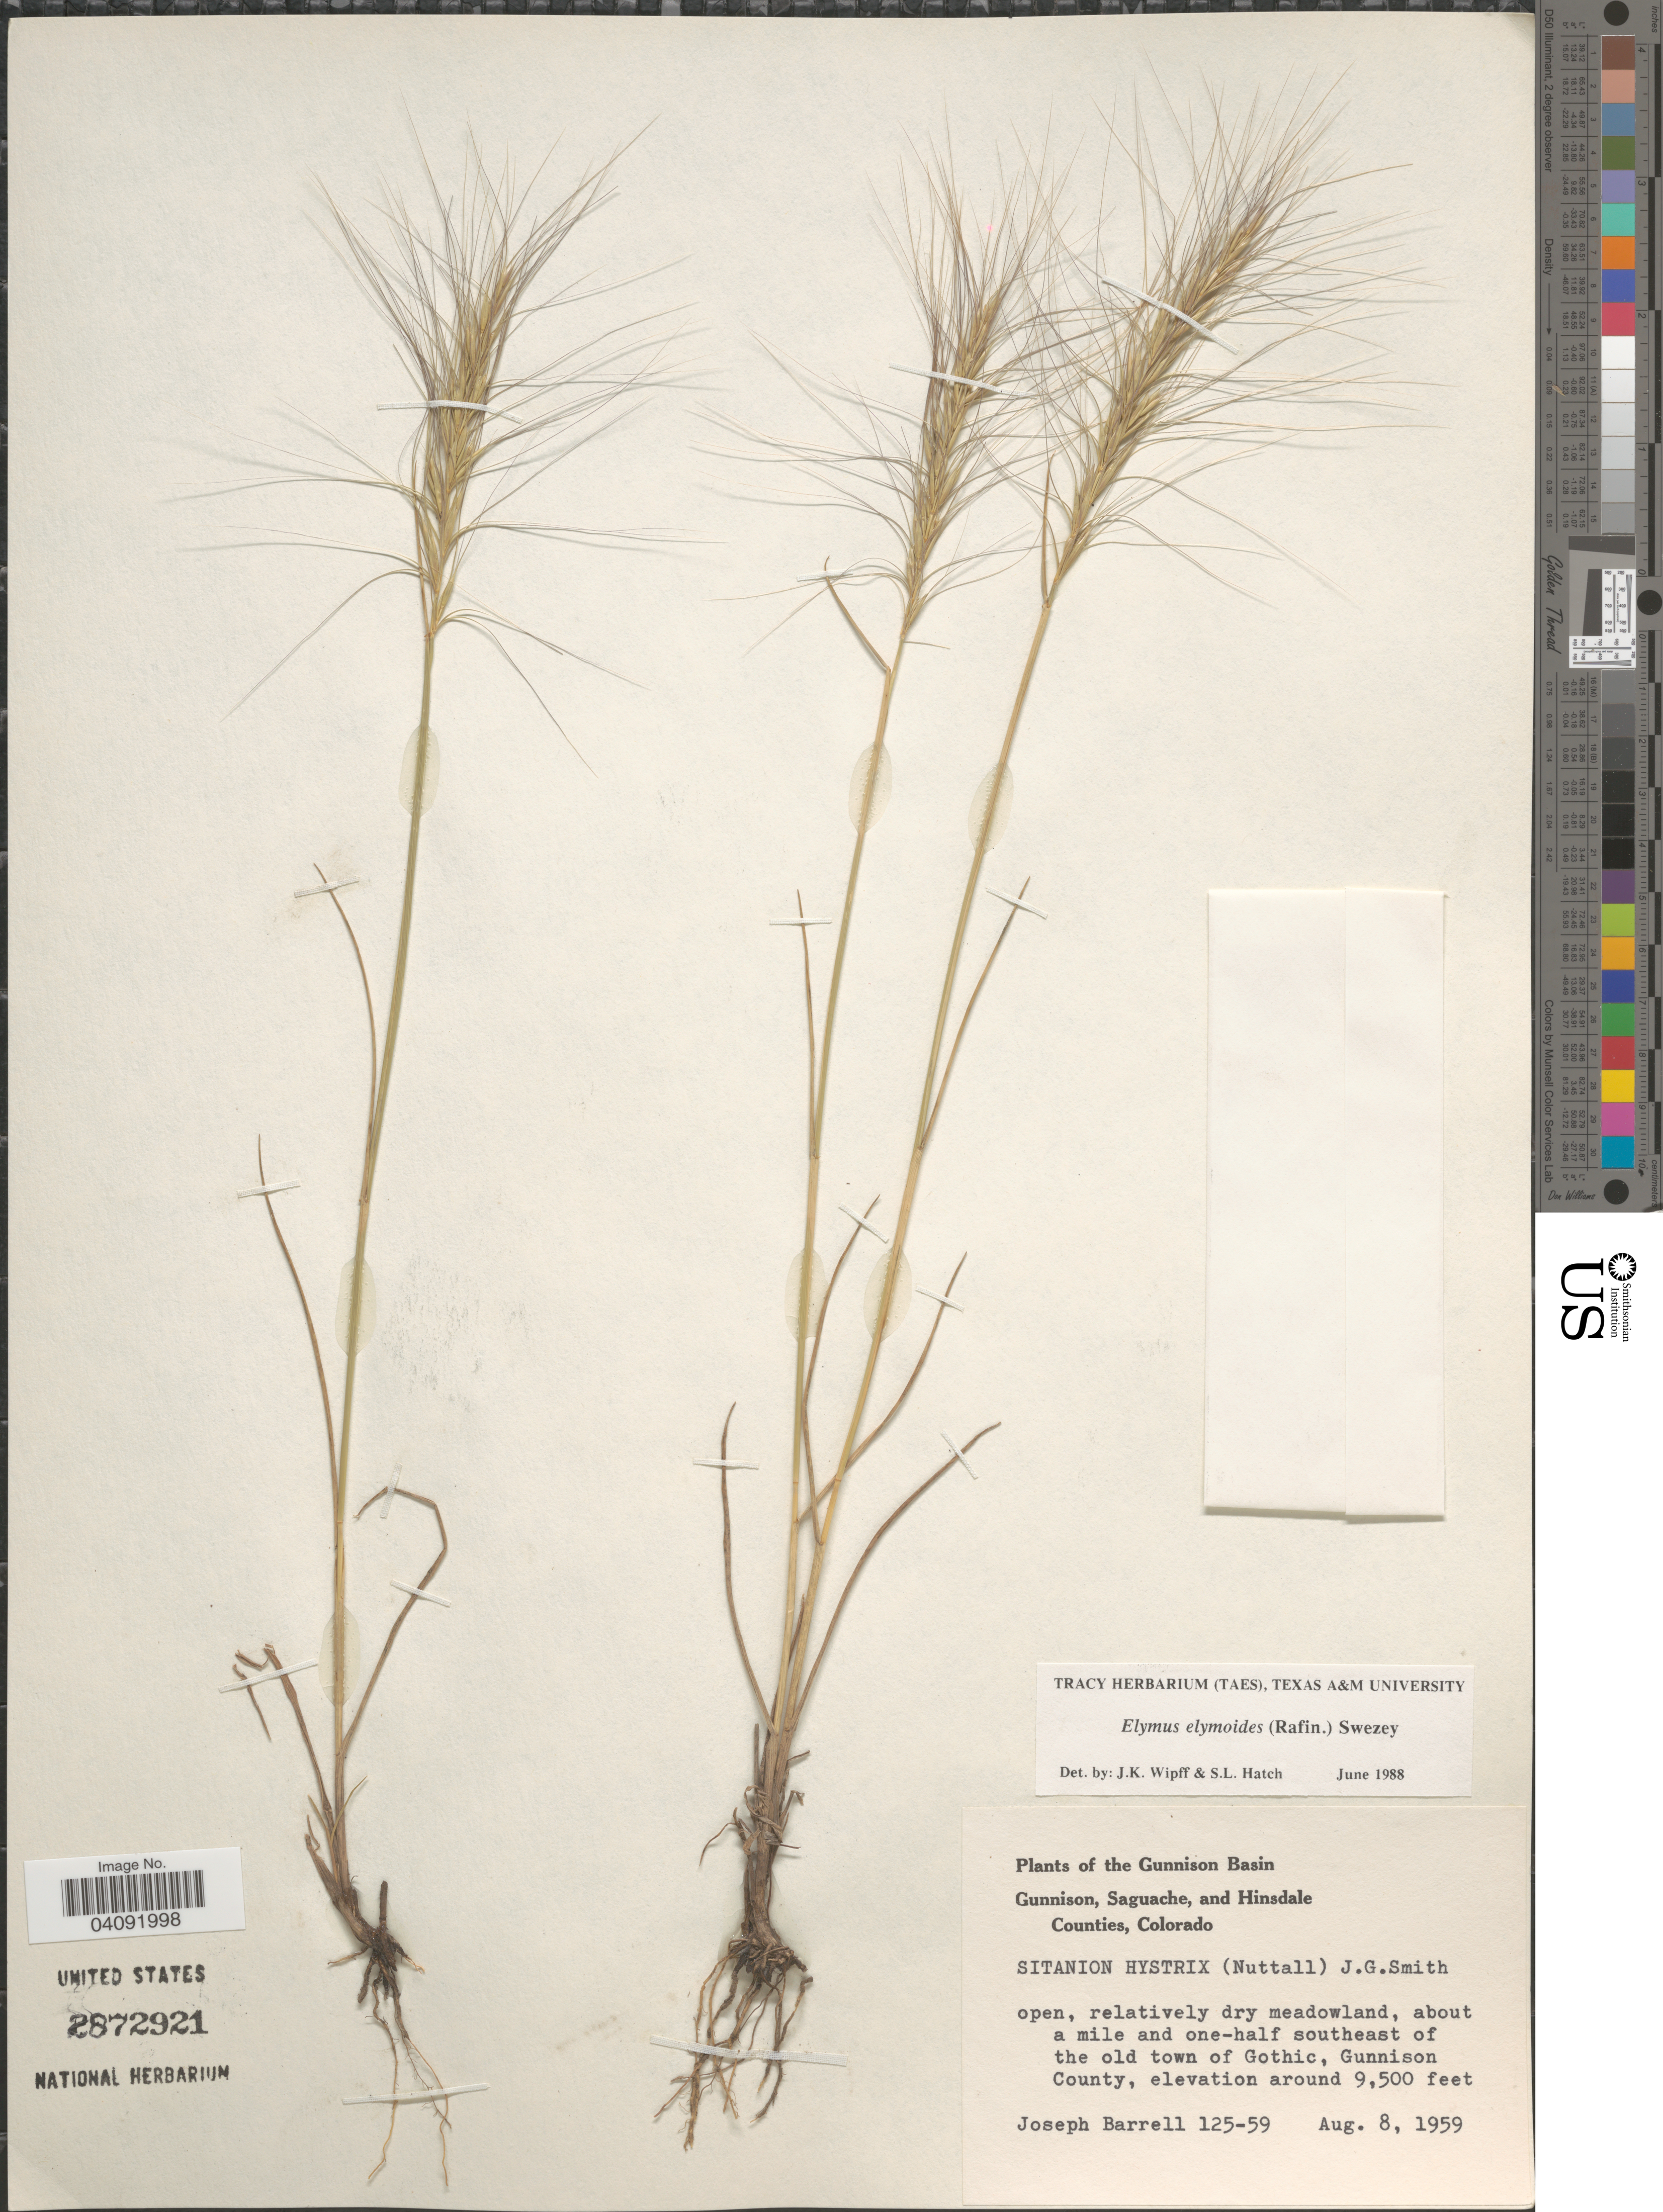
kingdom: Plantae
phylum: Tracheophyta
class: Liliopsida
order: Poales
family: Poaceae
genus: Elymus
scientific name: Elymus elymoides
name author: (Raf.) Swezey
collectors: J. Barrell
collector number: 125-59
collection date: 1959-08-08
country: United States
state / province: Colorado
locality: Gunnison Basin. Open, relatively dry meadowland, about a mile and one-half southeast of the old town of Gothic, Gunnison County.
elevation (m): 2896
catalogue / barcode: US 2872921